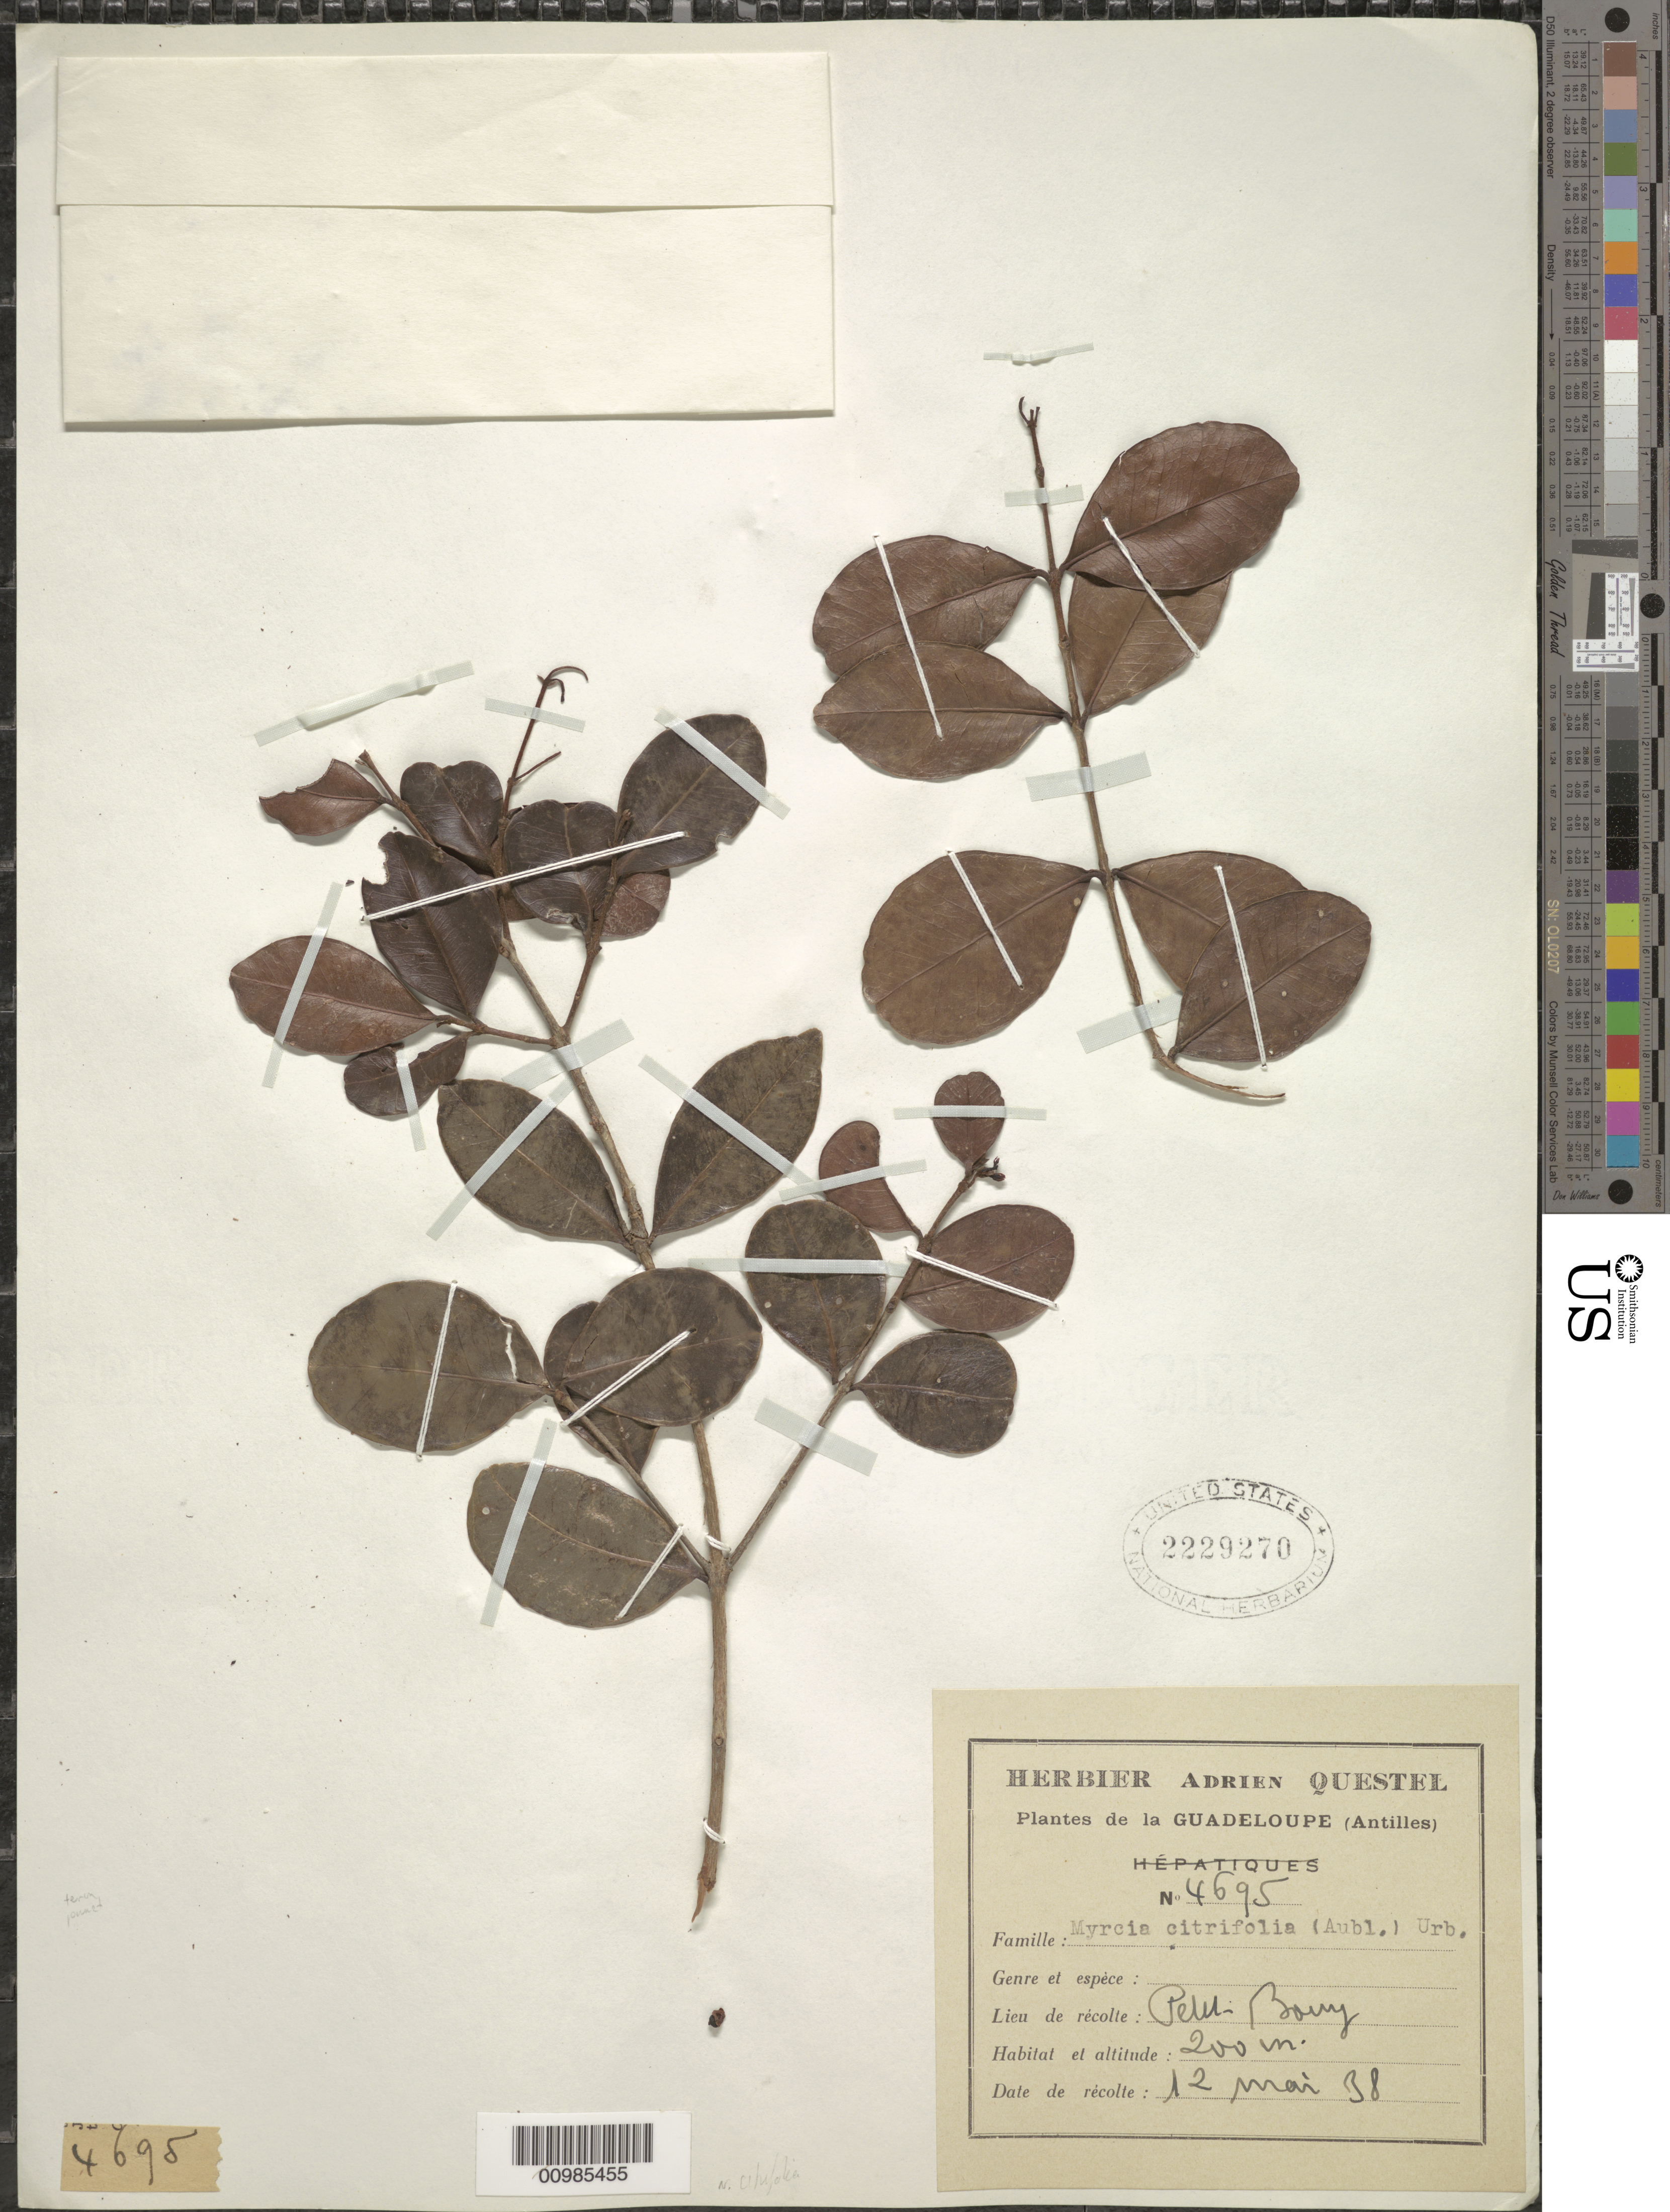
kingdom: Plantae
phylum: Tracheophyta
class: Magnoliopsida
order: Myrtales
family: Myrtaceae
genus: Myrcia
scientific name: Myrcia citrifolia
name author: (Aubl.) Urb.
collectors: A. Questel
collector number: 4695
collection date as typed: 12 May 1938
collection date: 1938-05-12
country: Guadeloupe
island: Basse Terre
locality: Petit-Bourg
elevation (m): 200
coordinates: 0 N, 0 E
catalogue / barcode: US 2229270